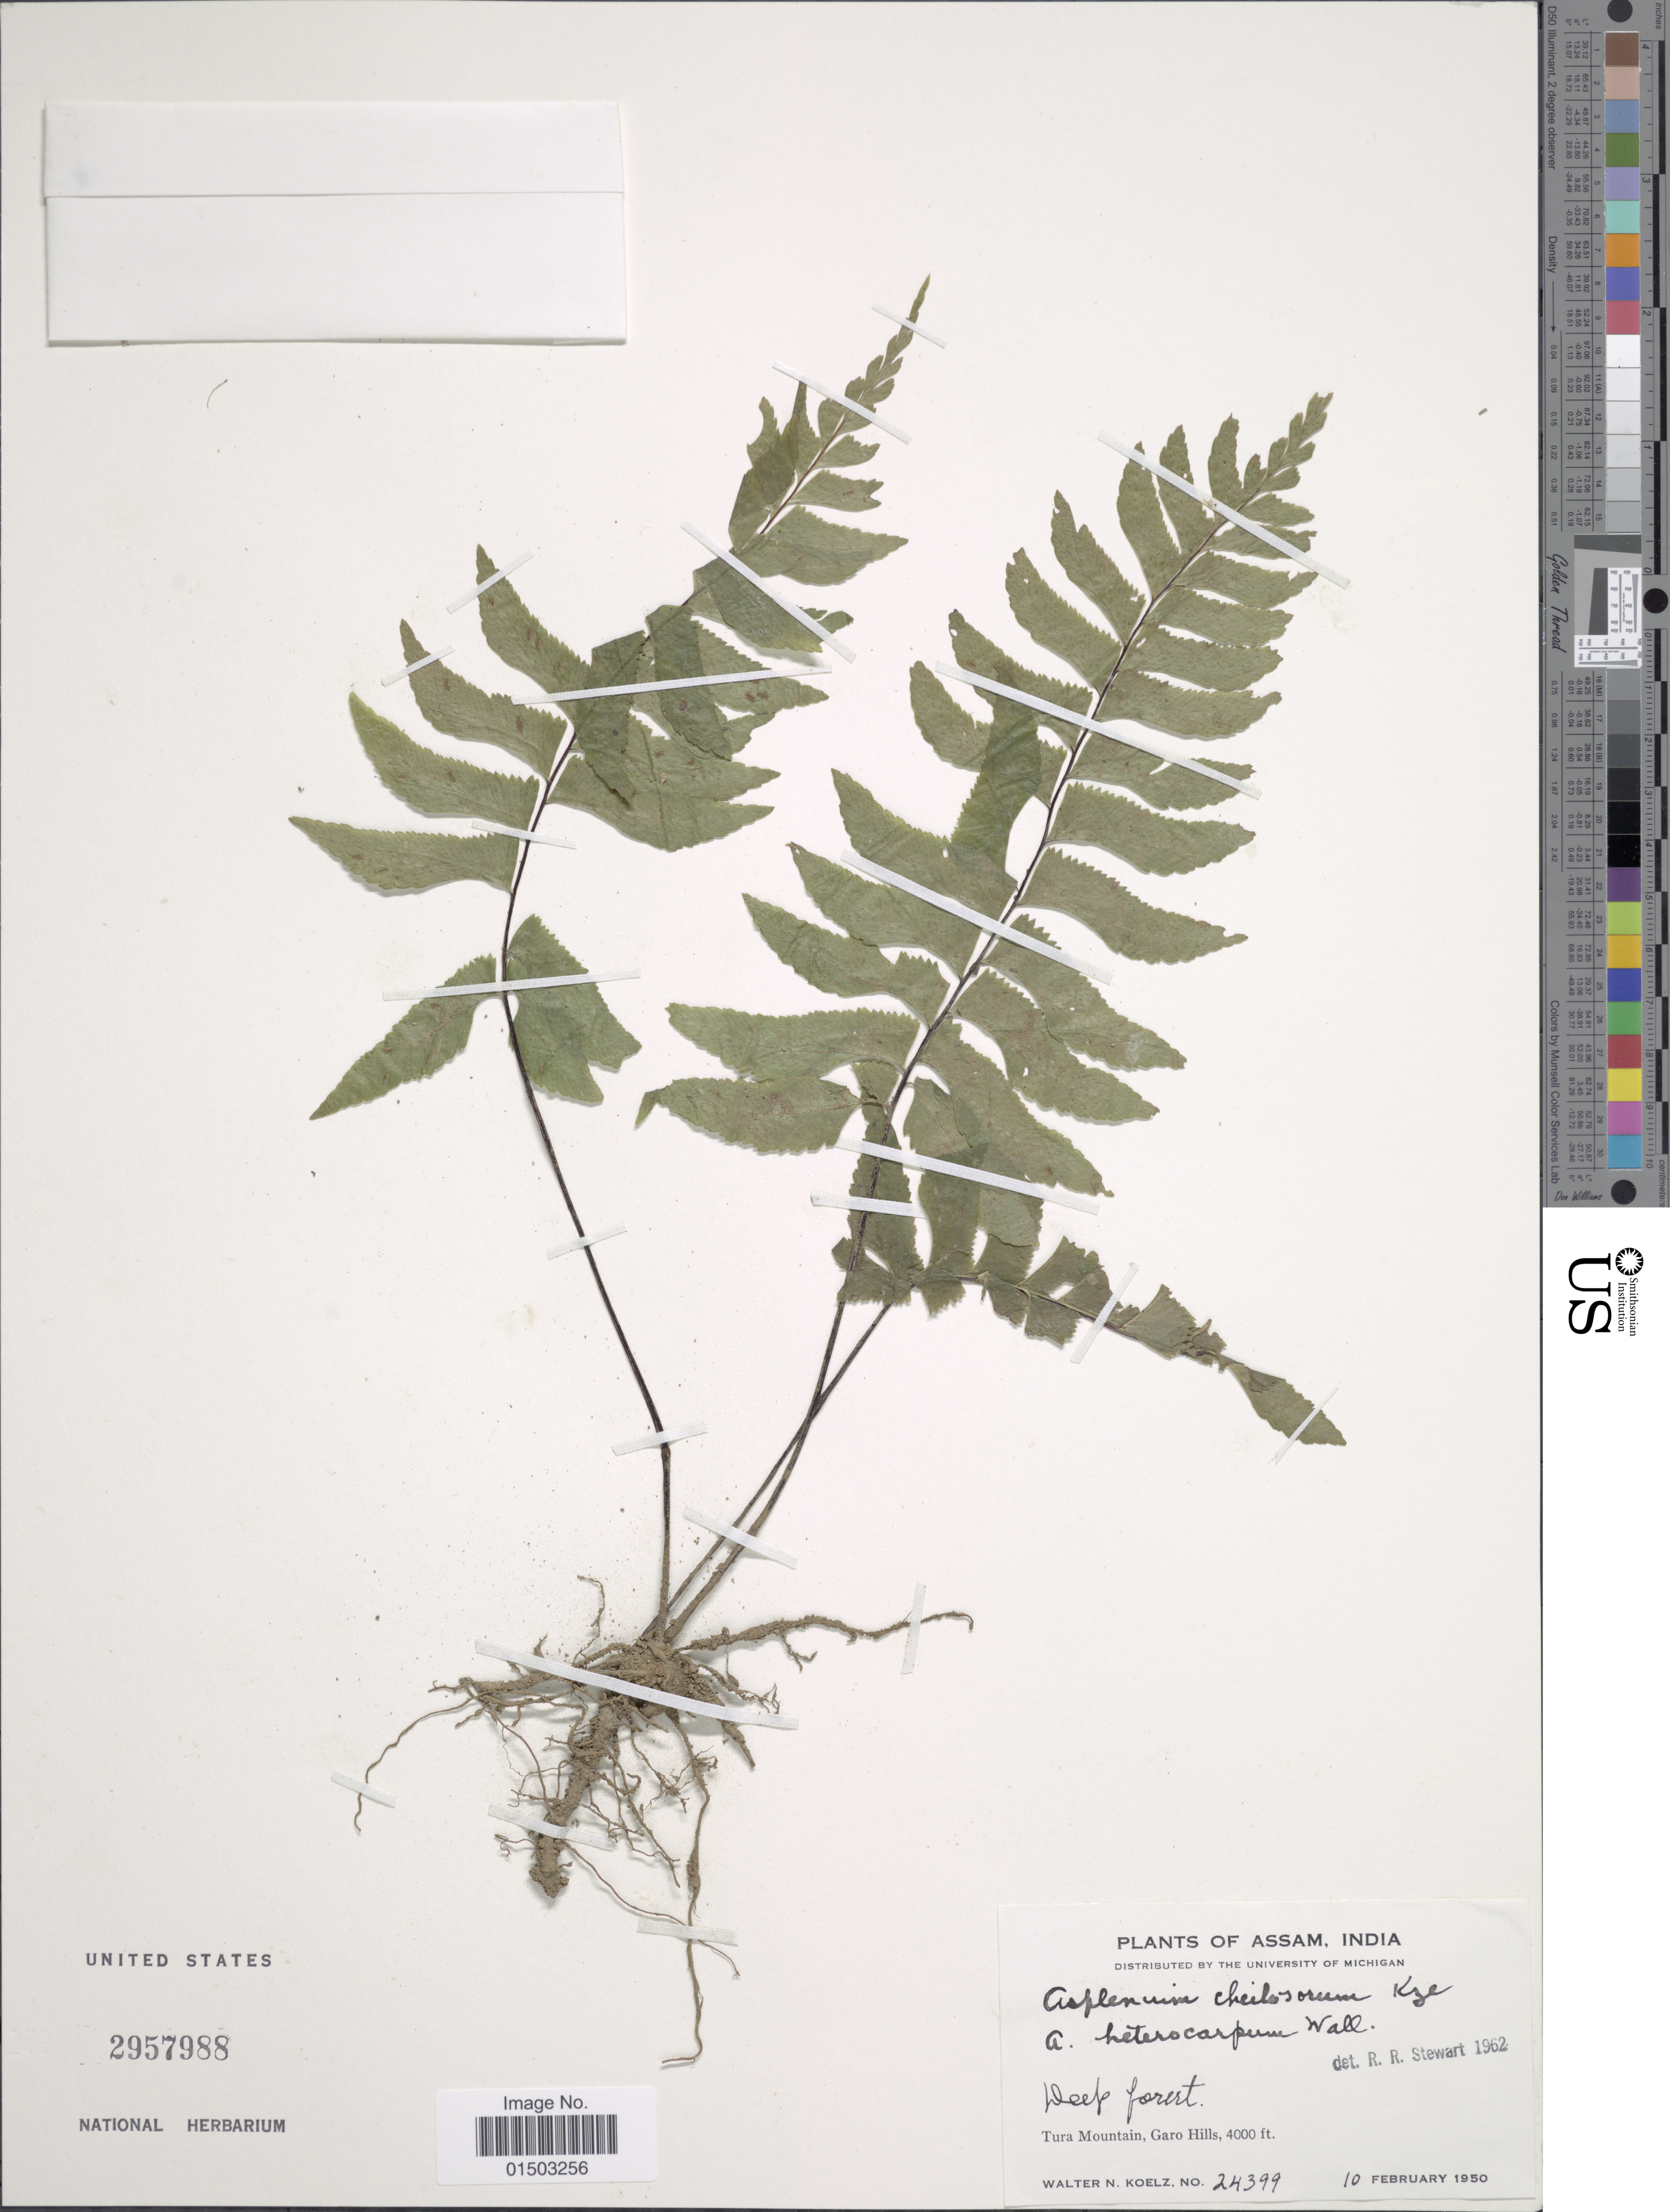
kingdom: Plantae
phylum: Tracheophyta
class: Polypodiopsida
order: Polypodiales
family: Aspleniaceae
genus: Hymenasplenium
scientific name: Hymenasplenium unilaterale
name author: (Lam.) Hayata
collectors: W. N. Koelz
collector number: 24399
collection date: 1950-02-10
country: India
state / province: Meghalaya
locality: Assam, India. Tura Mountain, Garo Hills.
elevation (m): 1219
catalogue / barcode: US 2957988